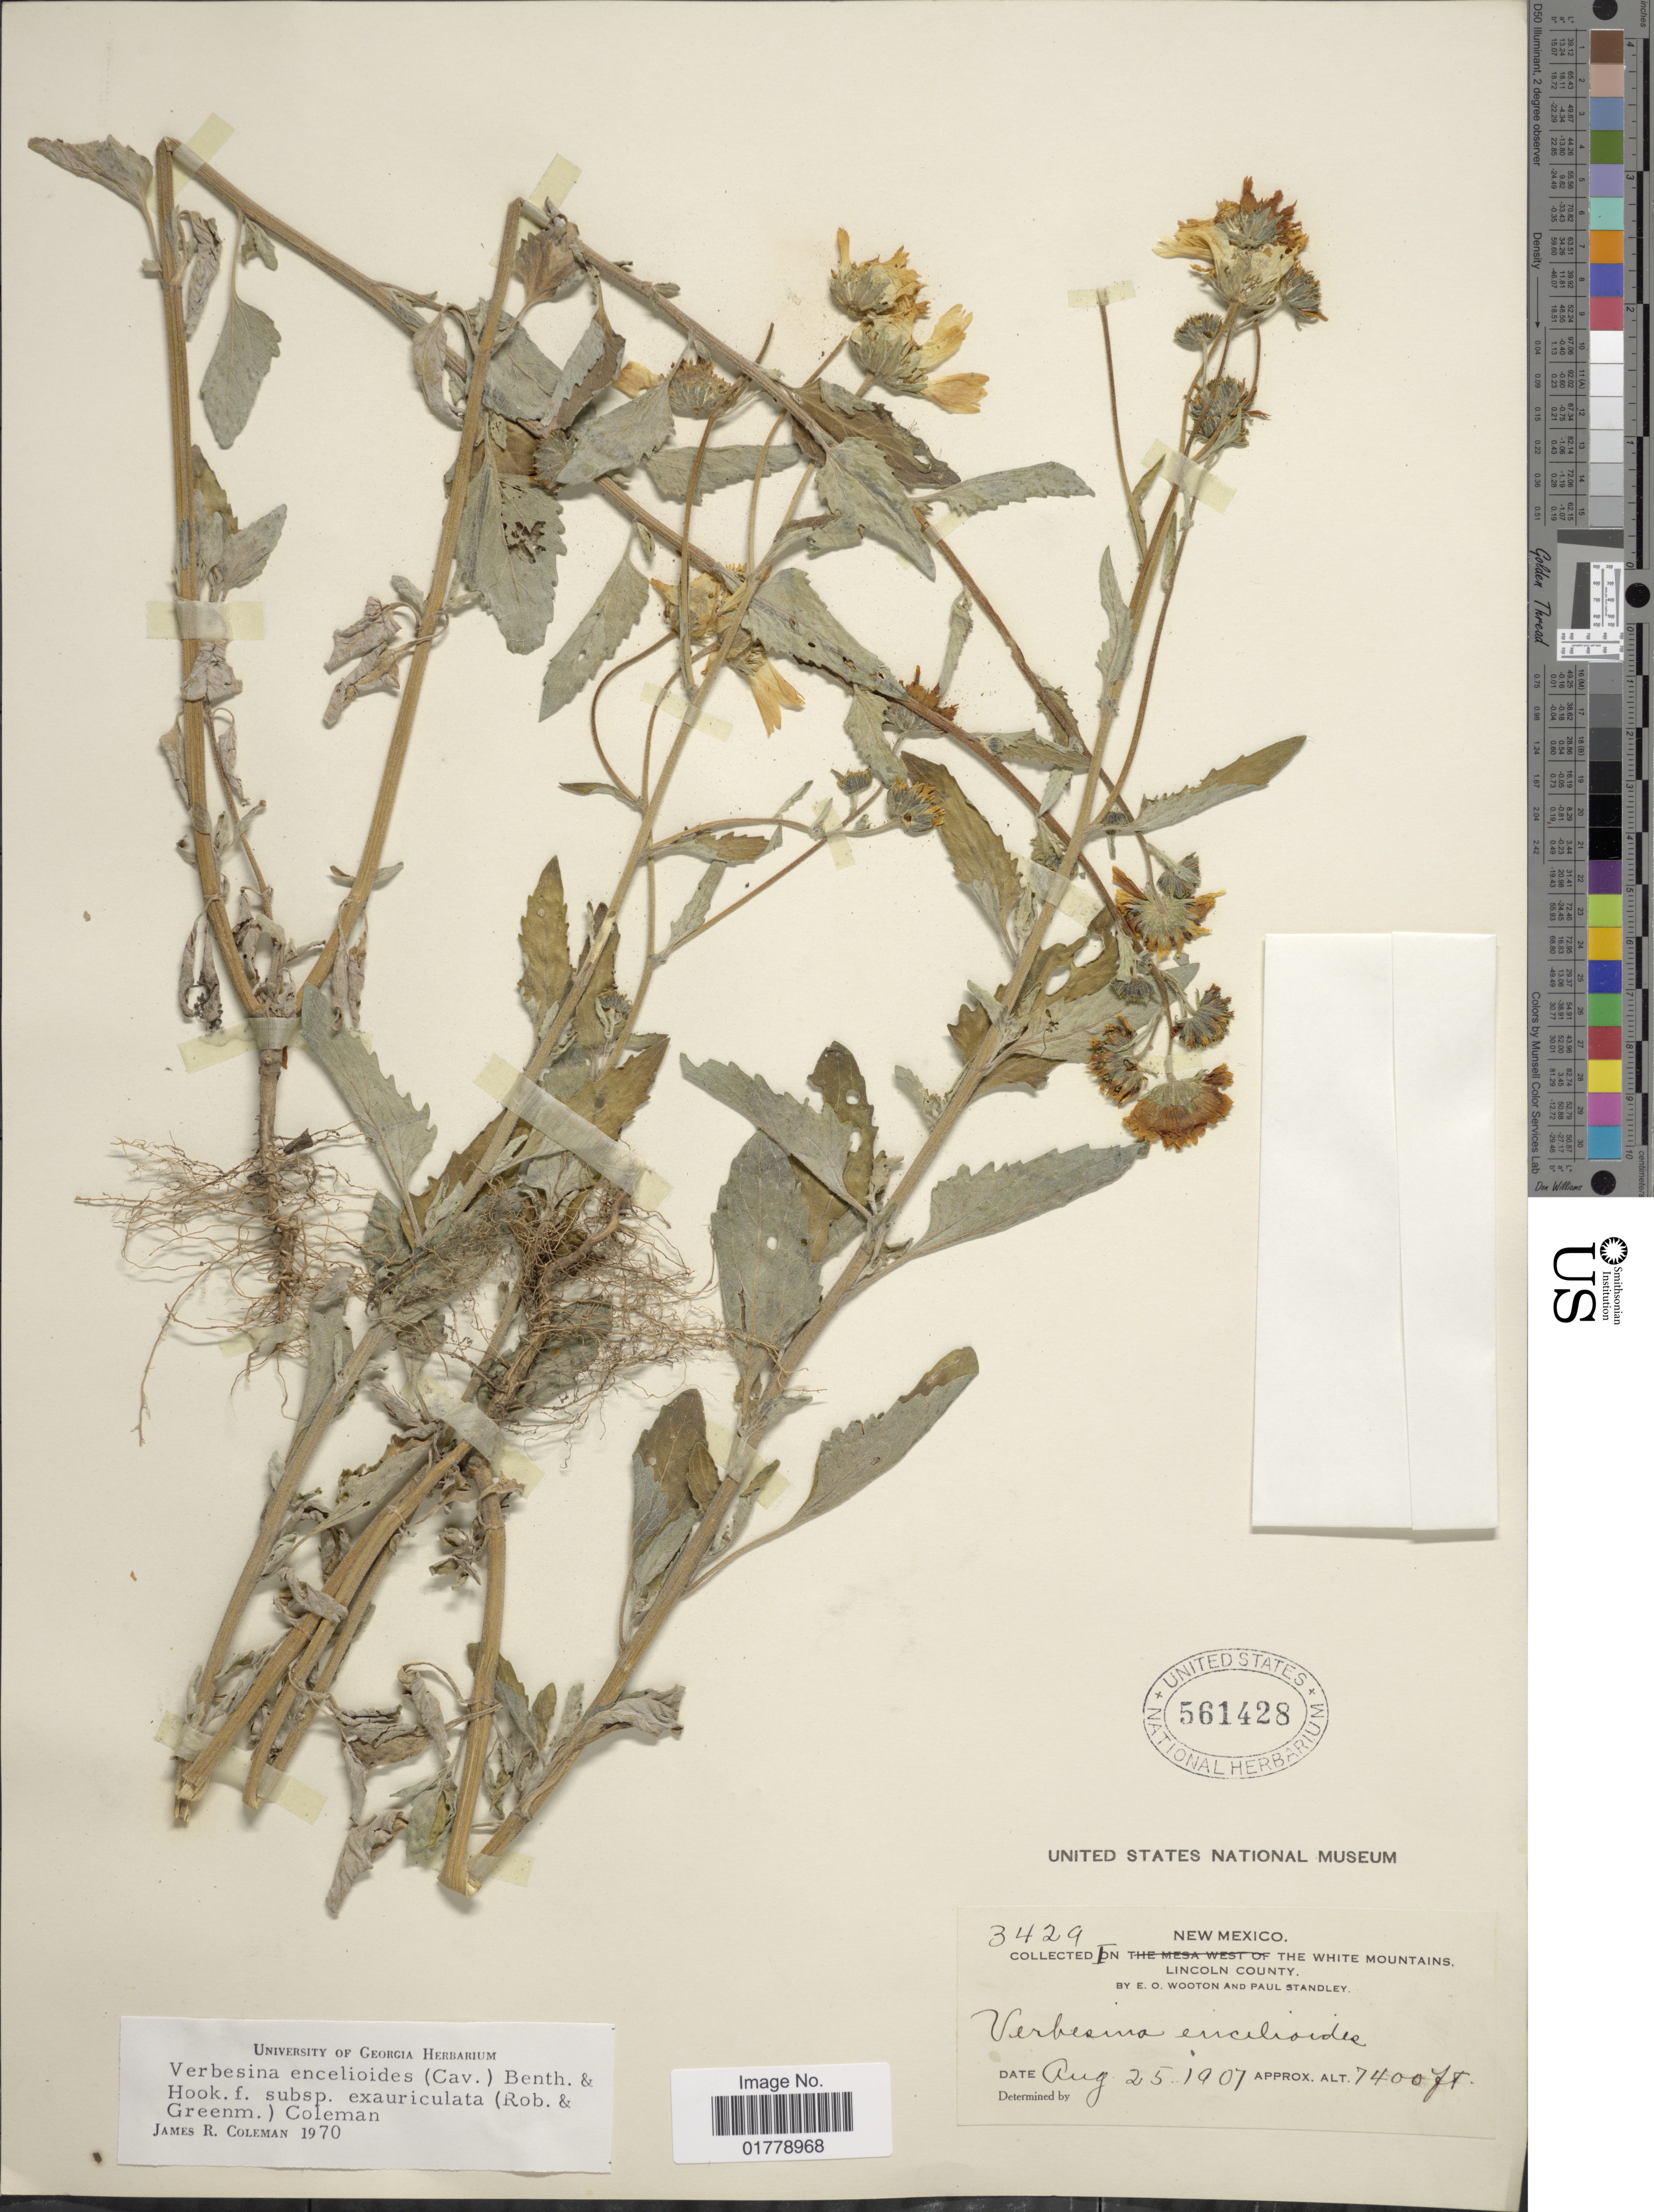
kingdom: Plantae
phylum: Tracheophyta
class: Magnoliopsida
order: Asterales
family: Asteraceae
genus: Verbesina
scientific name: Verbesina encelioides var. cana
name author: (B.L. Rob.) Greenm.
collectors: E. O. Wooton & P. C. Standley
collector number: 3429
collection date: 1907-08-25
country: United States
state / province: New Mexico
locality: In the White Mountains. Lincoln County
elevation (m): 2256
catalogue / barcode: US 561428